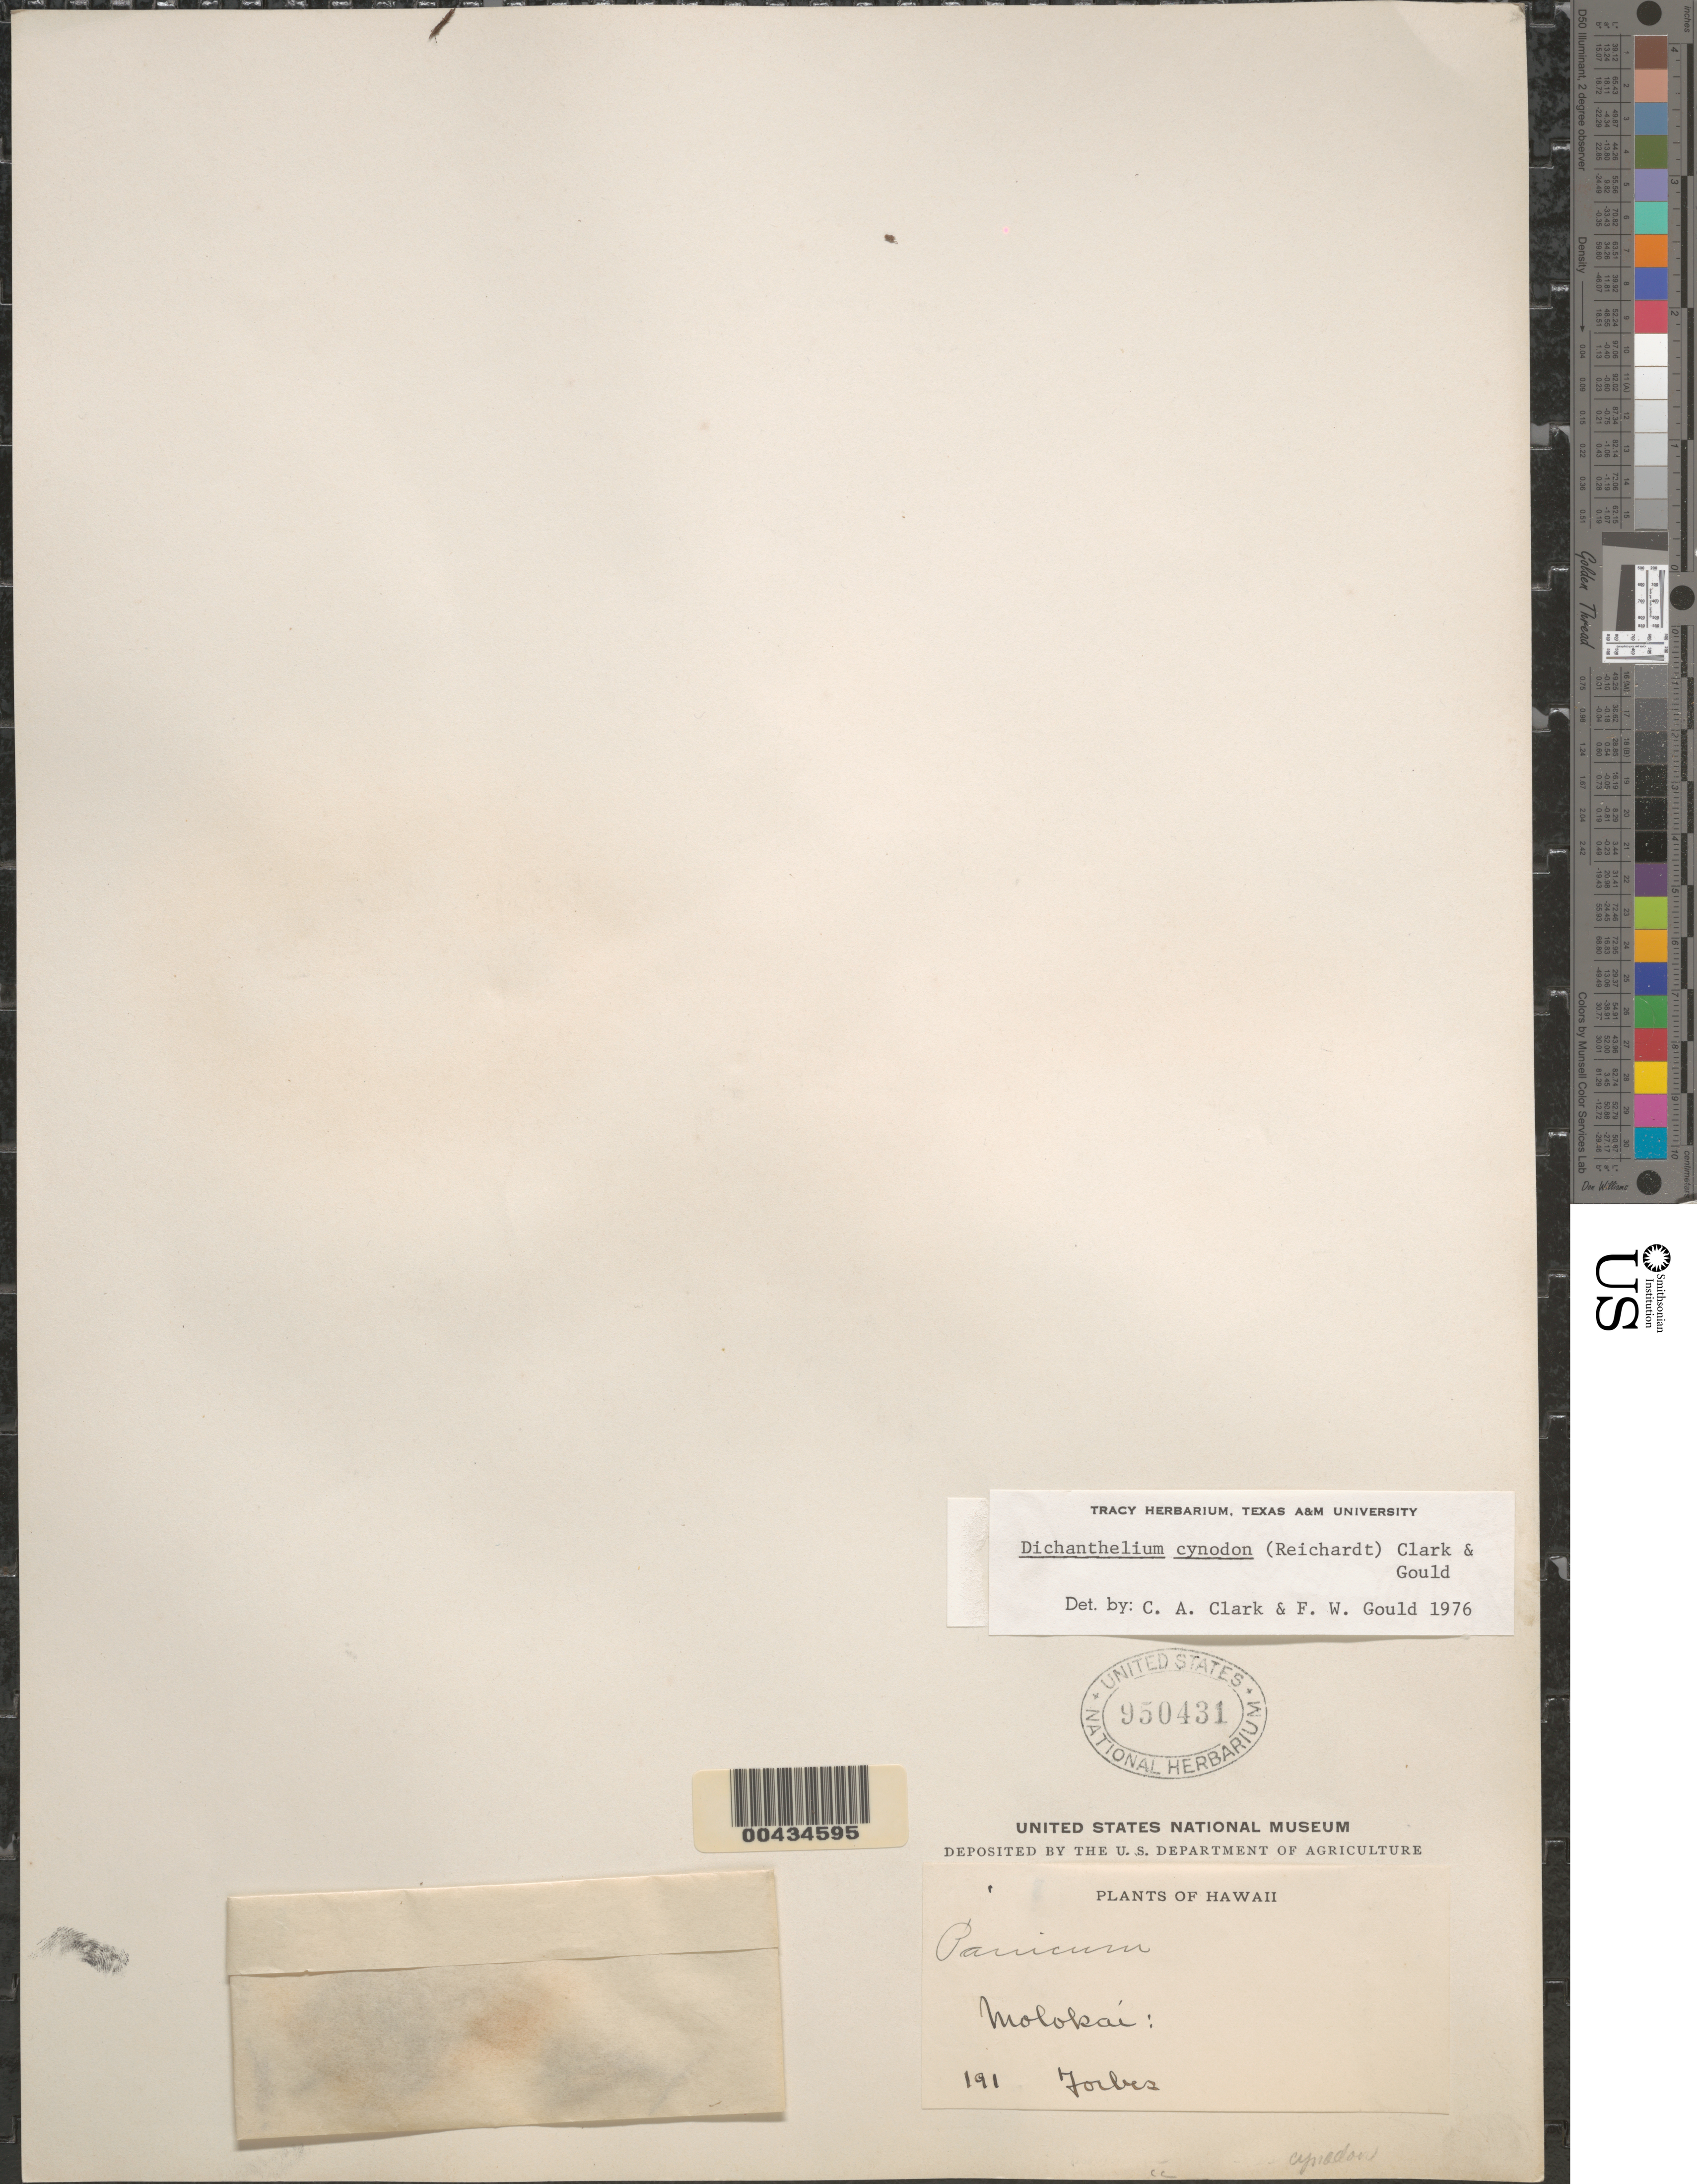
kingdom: Plantae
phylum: Tracheophyta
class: Liliopsida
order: Poales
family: Poaceae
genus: Dichanthelium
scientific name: Dichanthelium cynodon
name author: (Reichardt) C.A. Clark & Gould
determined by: Clark, C. A.; Gould, F. W.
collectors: C. N. Forbes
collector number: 191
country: United States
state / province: Hawaii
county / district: Maui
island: Moloka'i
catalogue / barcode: US 950431